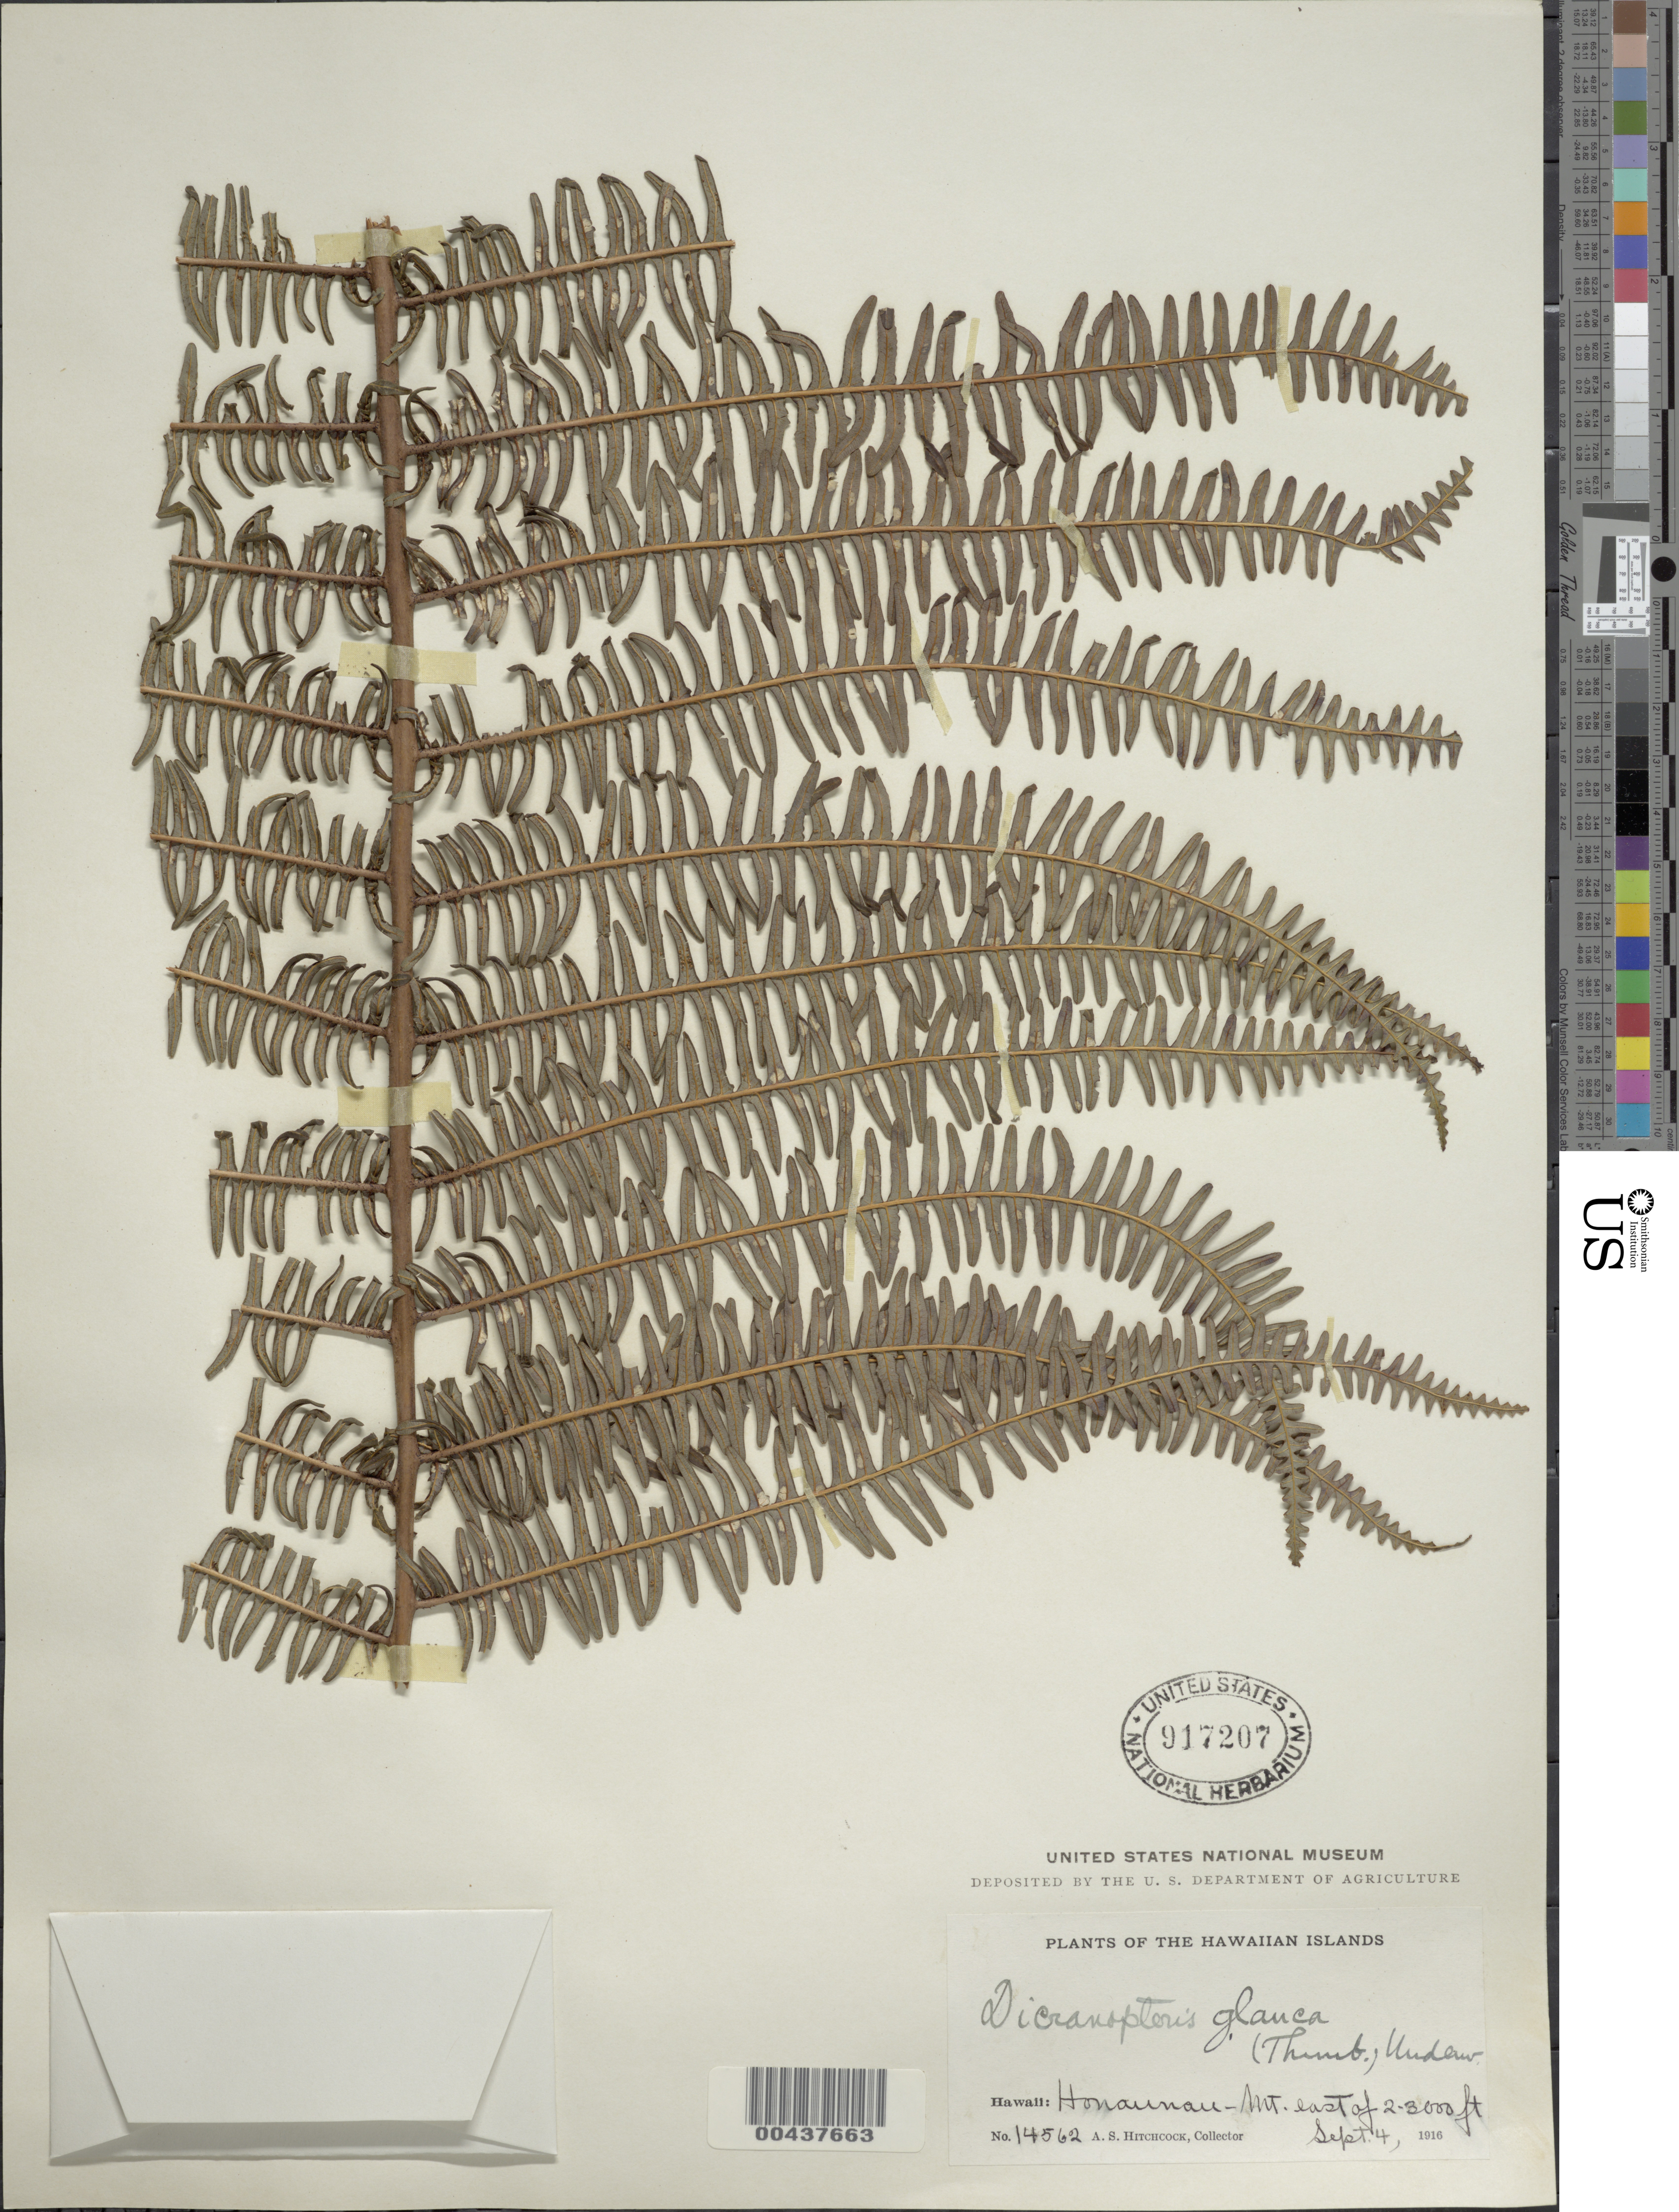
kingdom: Plantae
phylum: Tracheophyta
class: Polypodiopsida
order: Gleicheniales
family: Gleicheniaceae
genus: Diplopterygium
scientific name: Diplopterygium glaucum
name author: (Thunb. ex Houtt.) Nakai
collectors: A. S. Hitchcock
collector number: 14562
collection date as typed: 4 Sep 1916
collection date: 1916-09-04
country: United States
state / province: Hawaii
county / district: Hawaii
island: Hawaii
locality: Honaunau Mt. E of, Hawaii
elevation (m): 610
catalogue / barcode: US 917207